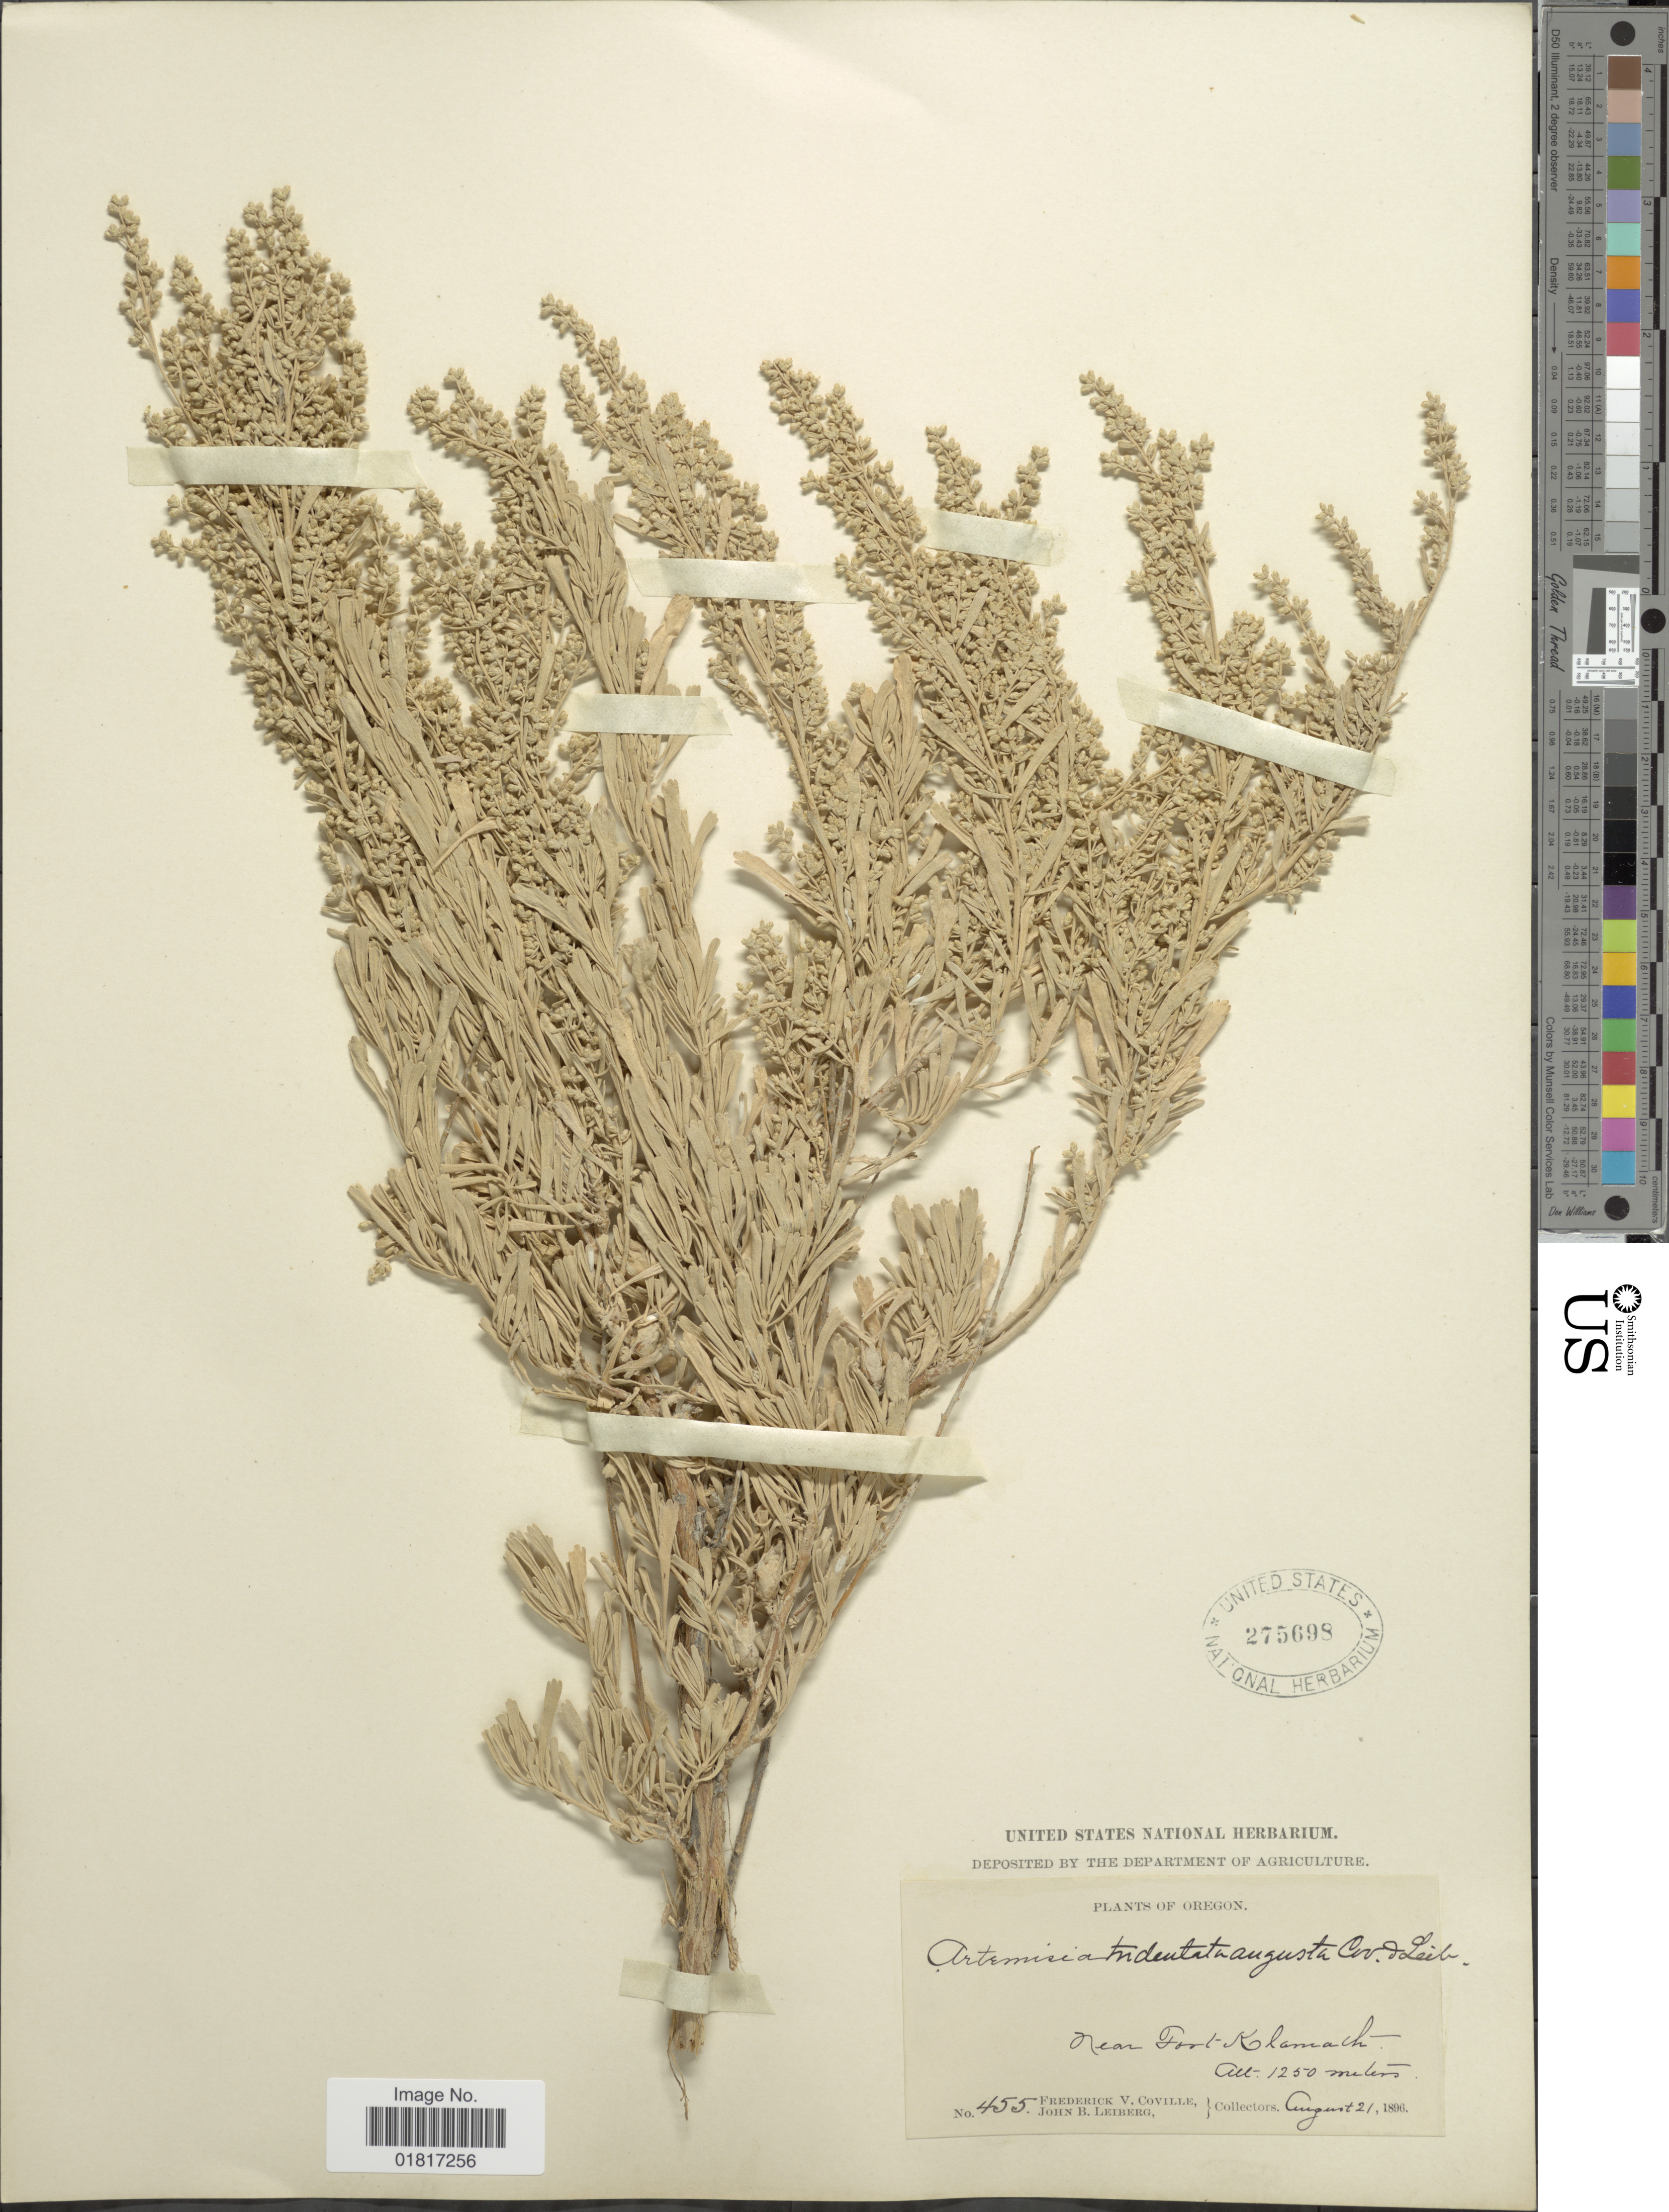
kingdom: Plantae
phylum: Tracheophyta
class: Magnoliopsida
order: Asterales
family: Asteraceae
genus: Artemisia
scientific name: Artemisia tridentata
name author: Nutt.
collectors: F. V. Coville & J. B. Leiberg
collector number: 455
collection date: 1896-08-21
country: United States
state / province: Oregon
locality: Near Fort Klamath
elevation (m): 1250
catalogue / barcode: US 275698